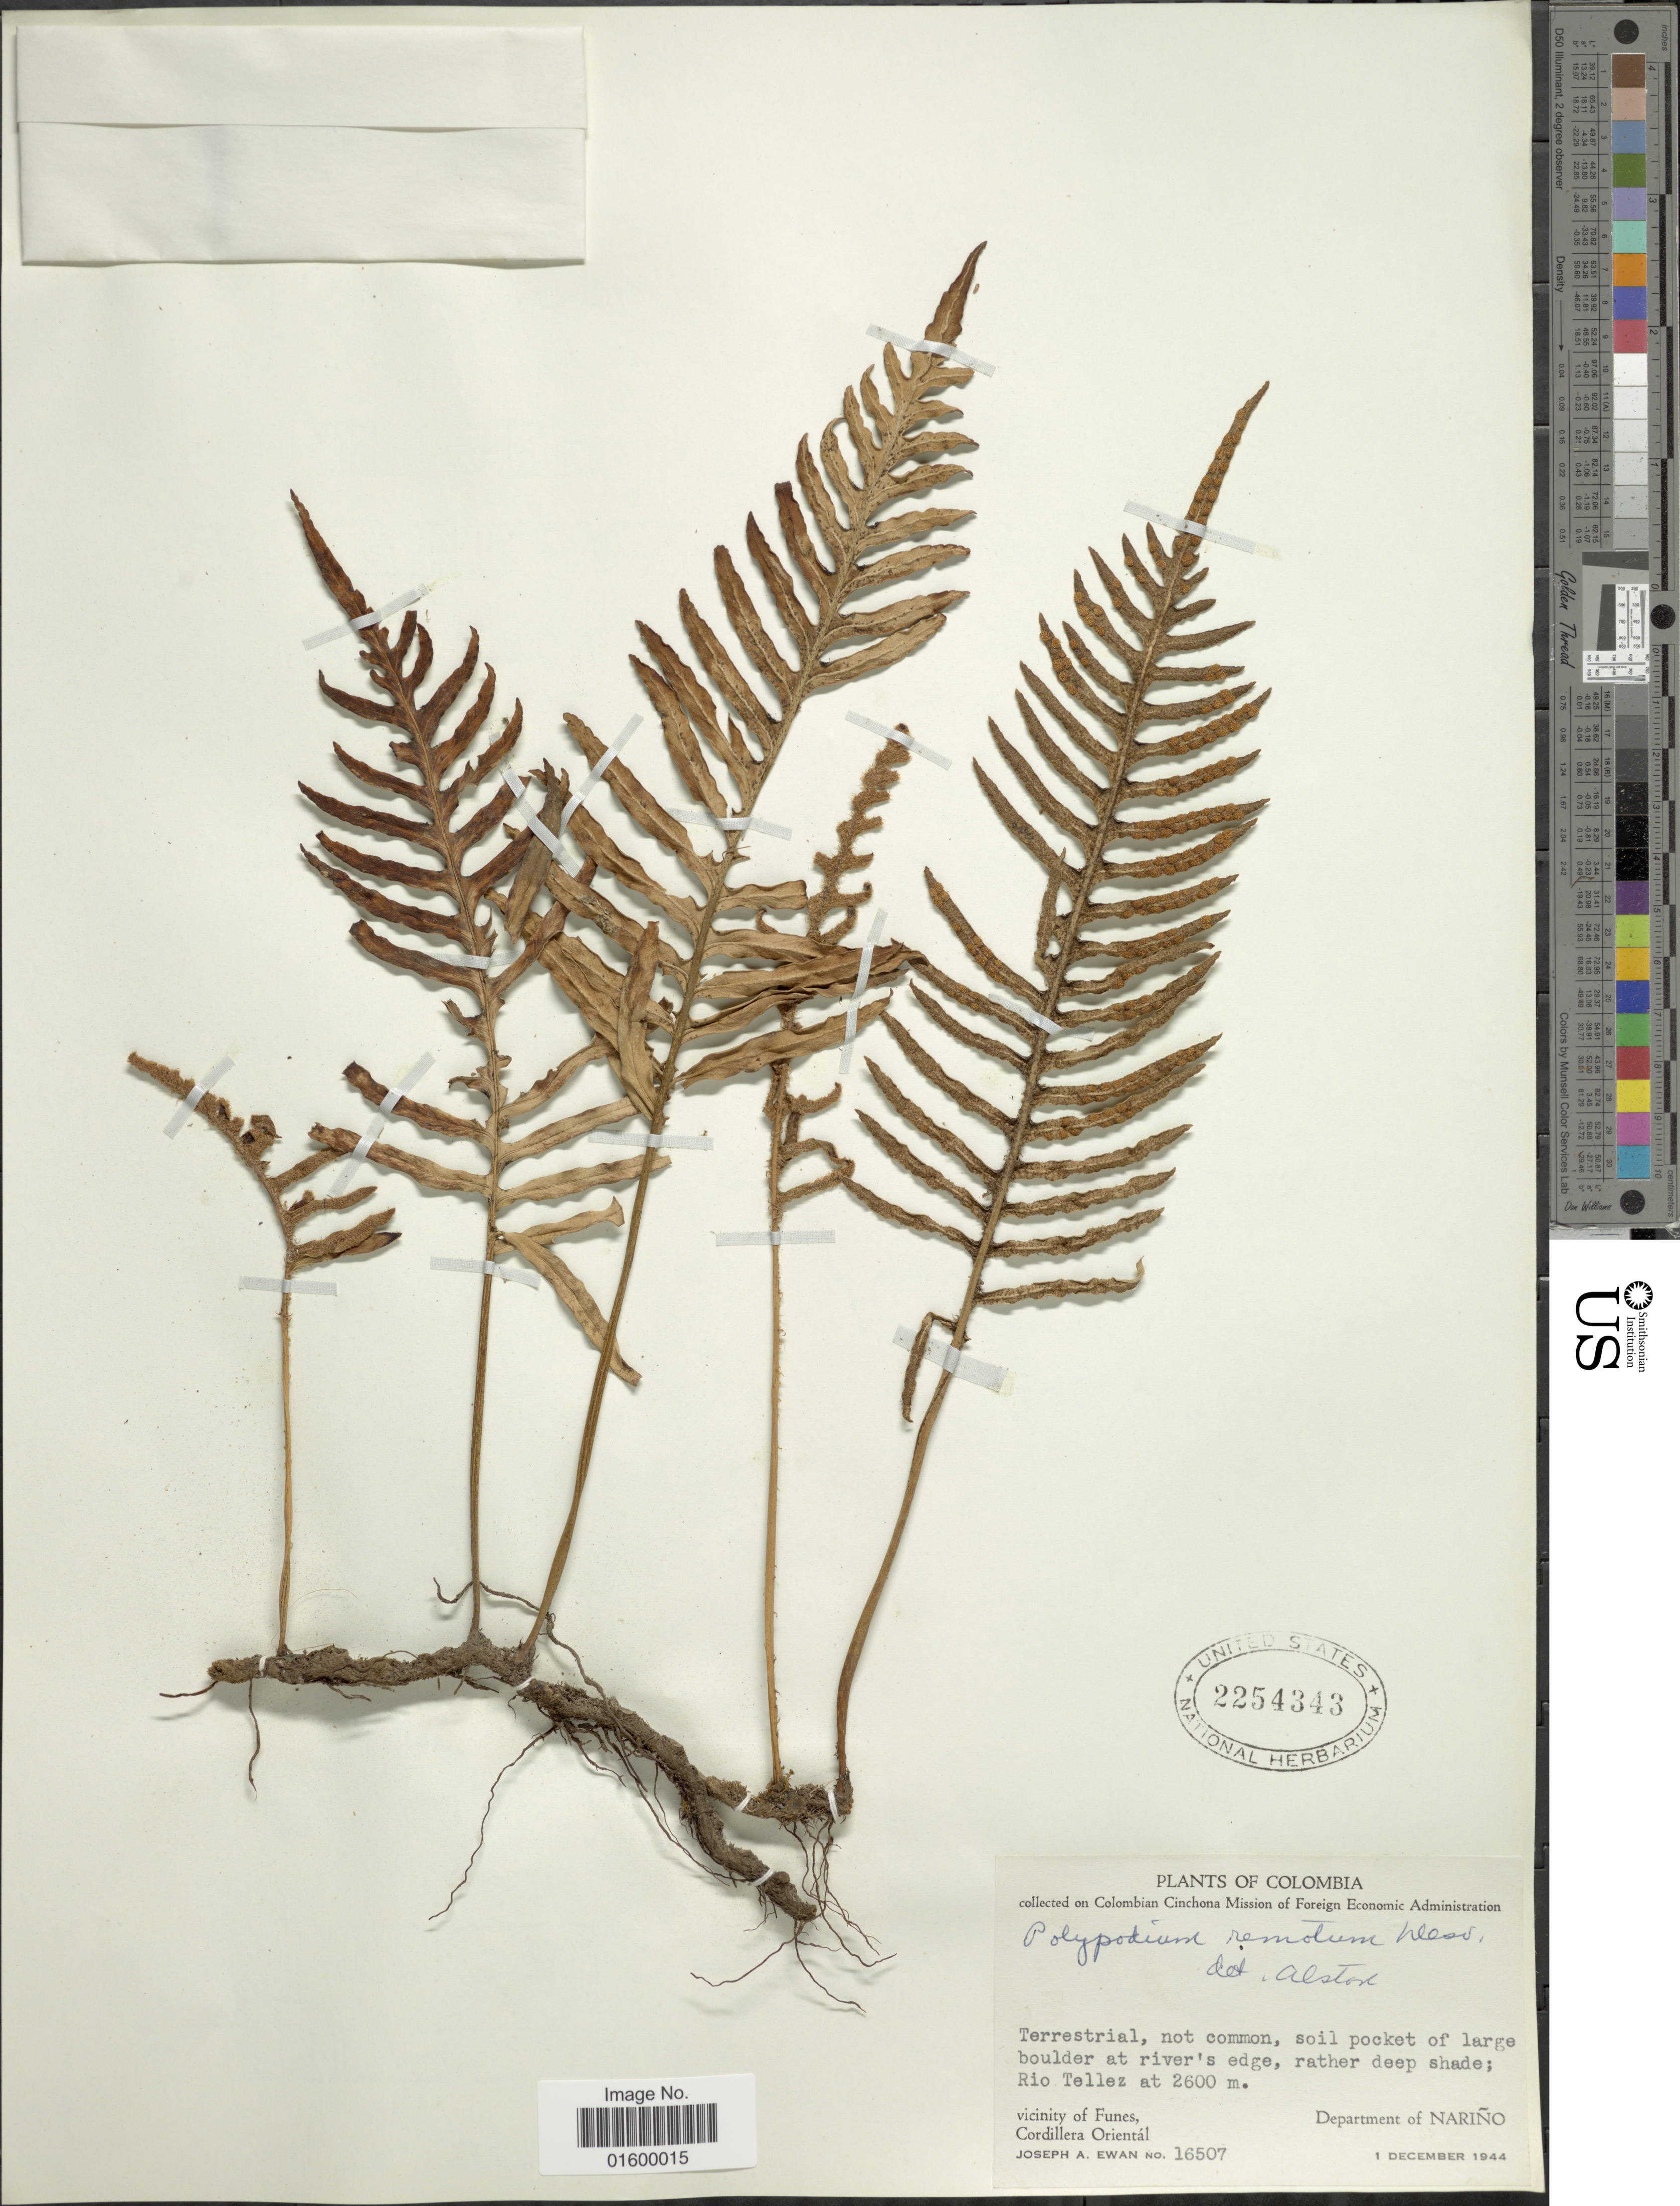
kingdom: Plantae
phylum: Tracheophyta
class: Polypodiopsida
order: Polypodiales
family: Polypodiaceae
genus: Pleopeltis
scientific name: Pleopeltis remota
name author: (Desv.) A.R. Sm.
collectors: J. A. Ewan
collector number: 16507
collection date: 1944-12-01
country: Colombia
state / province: Nariño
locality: Rio Tellez, vicinity of Funes, Cordillera Oriental, Department of Narino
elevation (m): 2600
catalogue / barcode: US 2254343